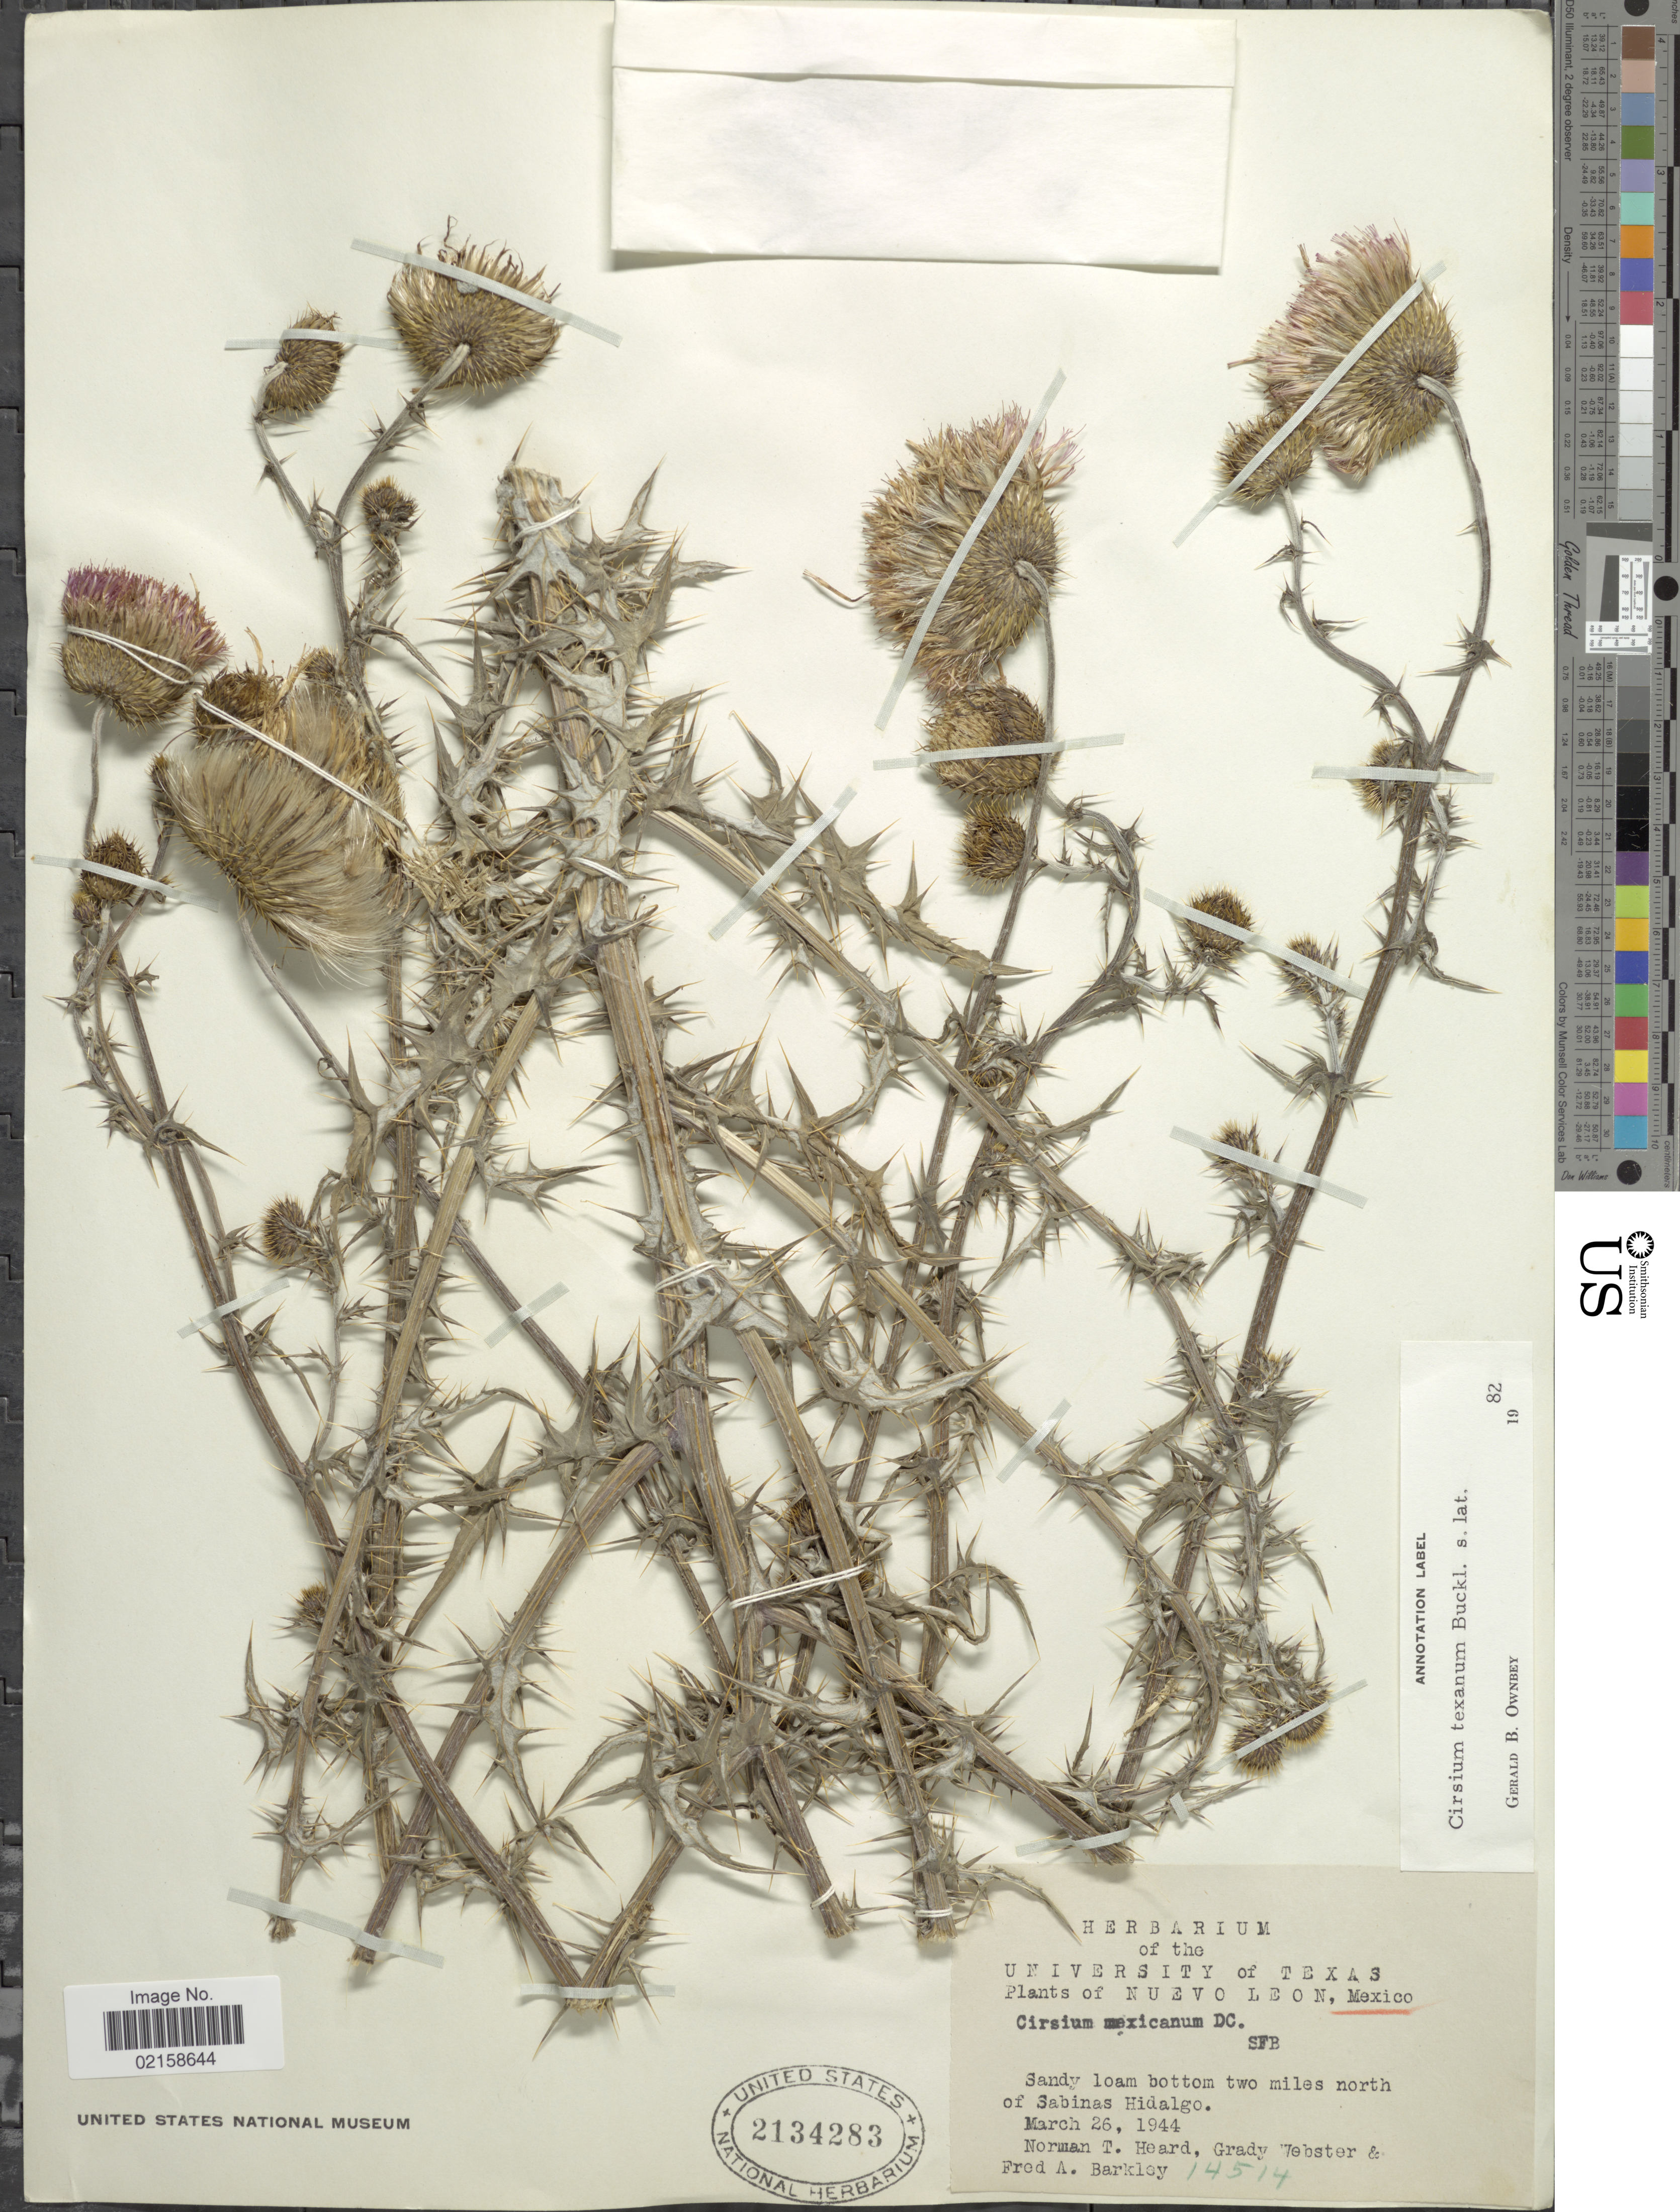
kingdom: Plantae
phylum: Tracheophyta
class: Magnoliopsida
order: Asterales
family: Asteraceae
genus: Cirsium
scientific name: Cirsium texanum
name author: Buckley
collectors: N. Heard, G. L. Webster & F. A. Barkley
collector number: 14514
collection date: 1944-03-26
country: Mexico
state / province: Nuevo León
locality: Sandy loam bottom two miles north of Sabinas Hidalgo.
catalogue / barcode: US 2134283